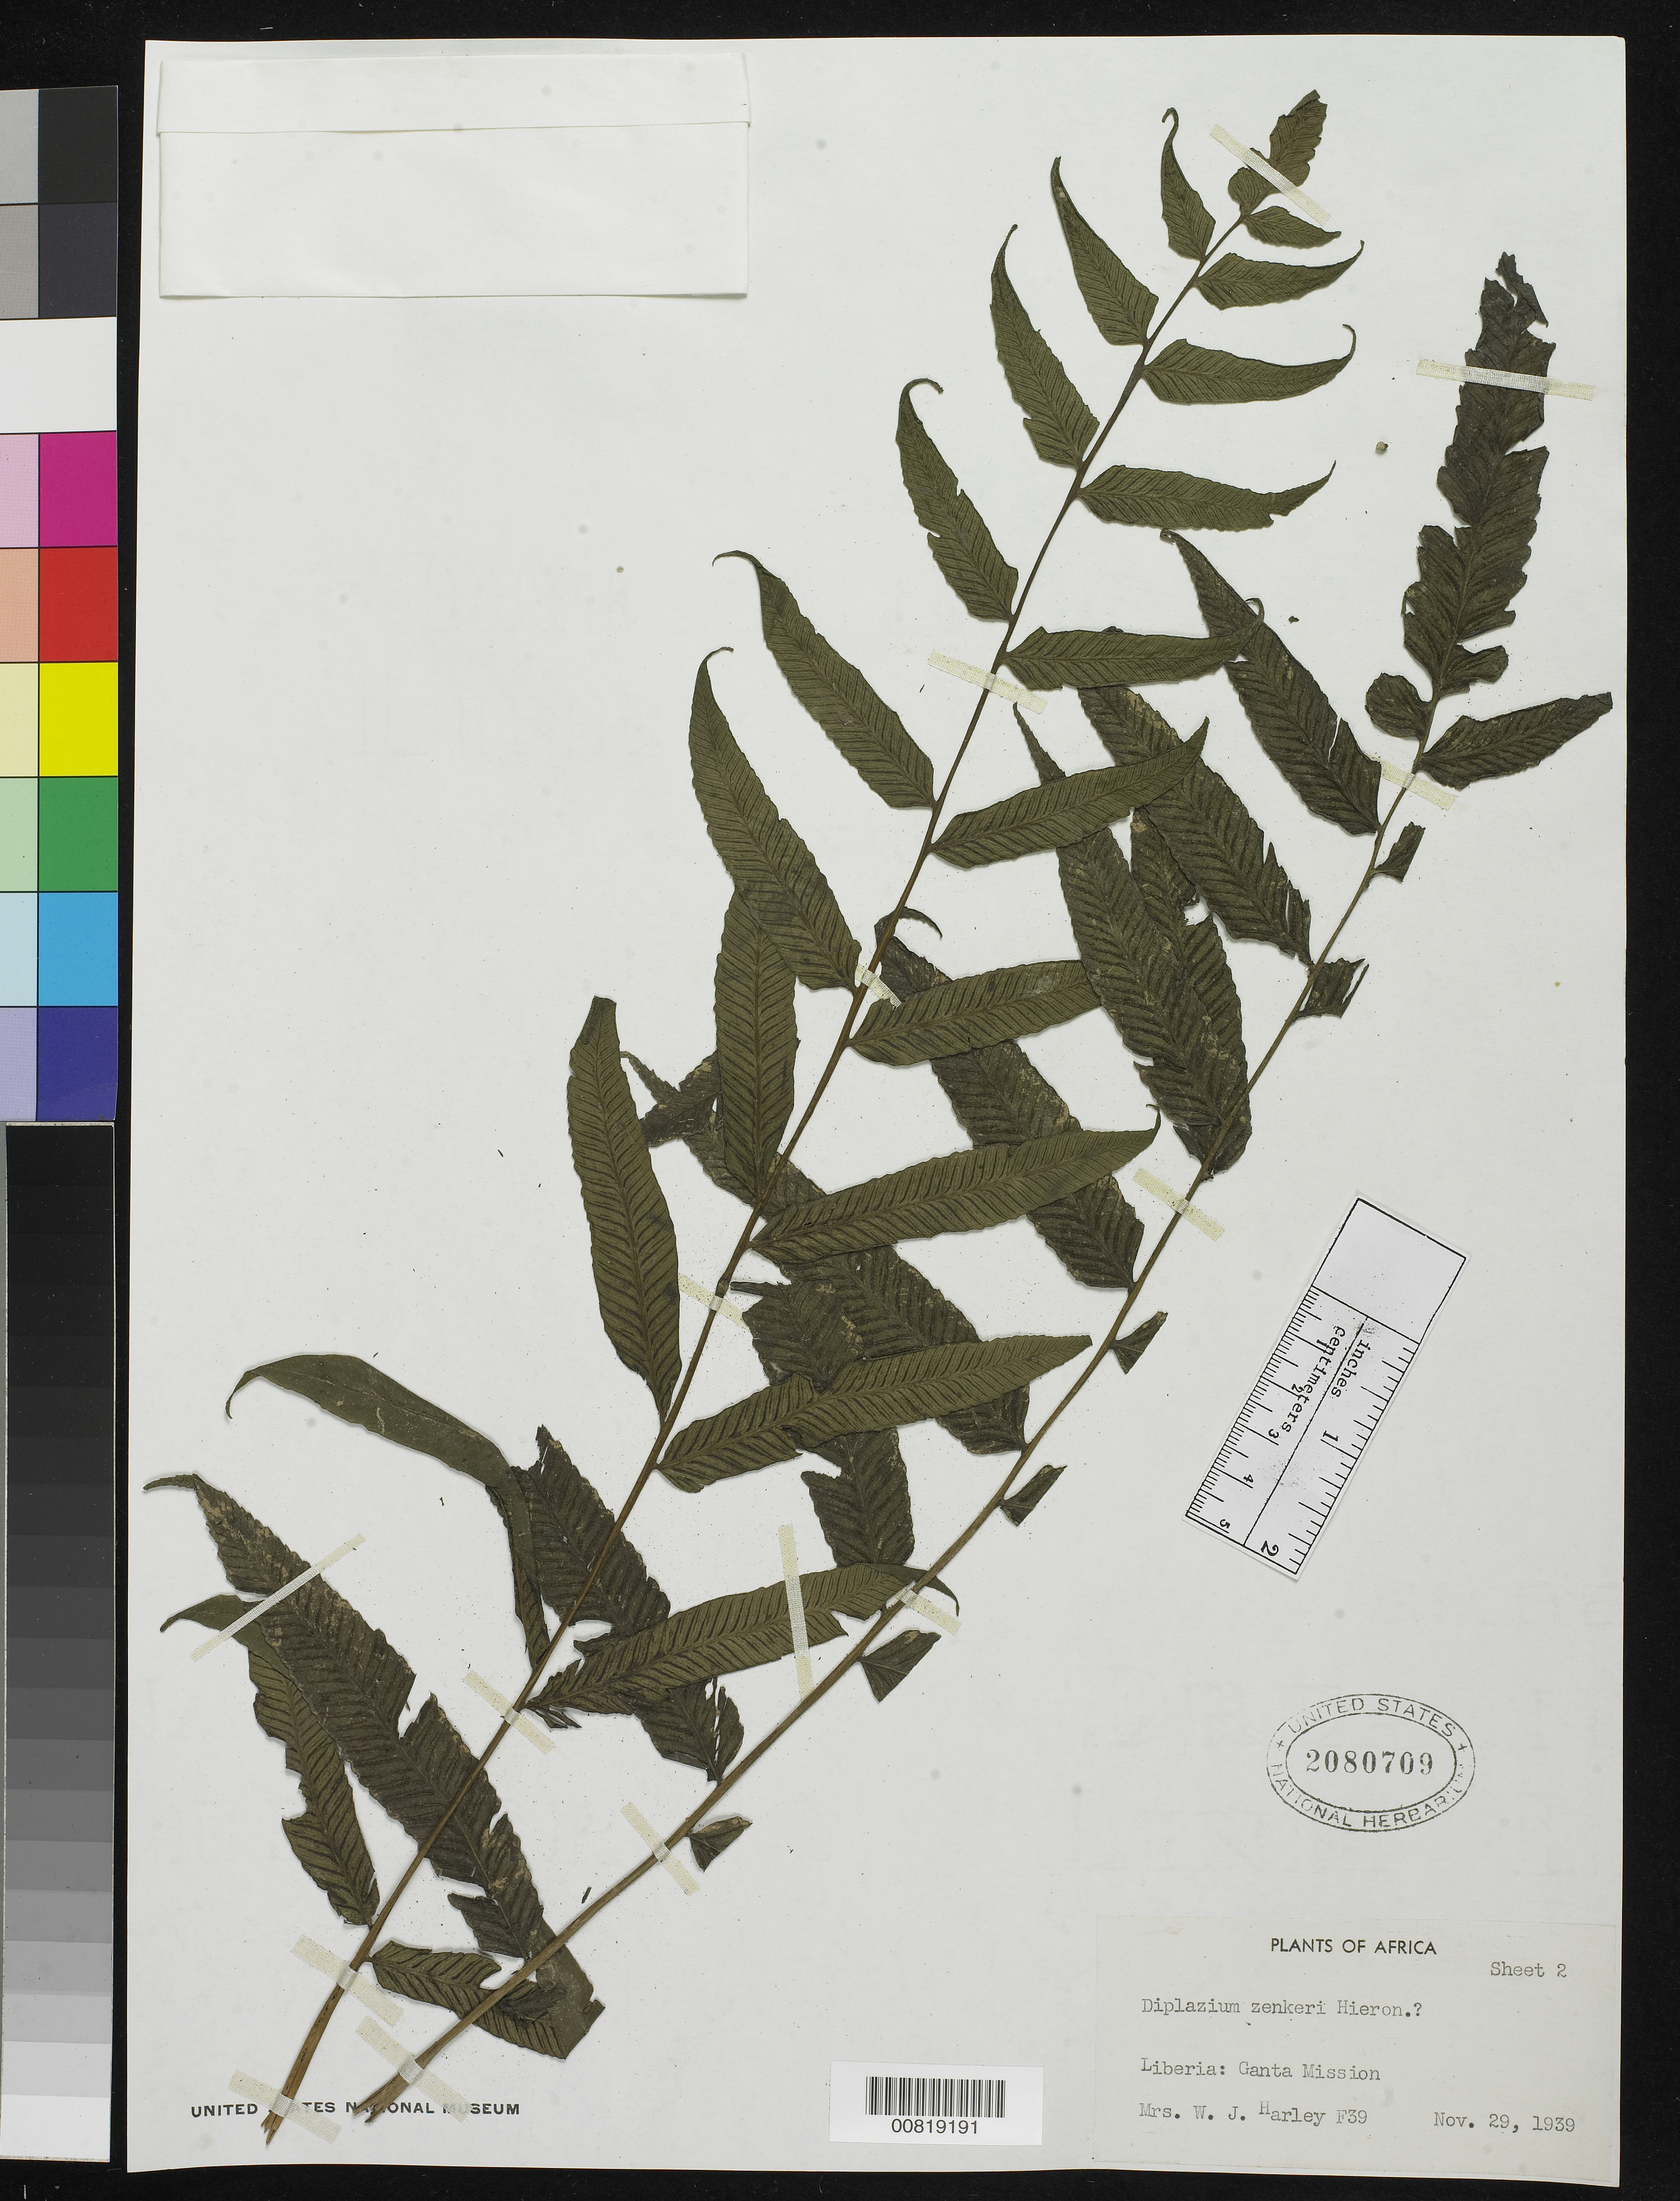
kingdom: Plantae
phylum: Tracheophyta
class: Polypodiopsida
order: Polypodiales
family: Athyriaceae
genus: Diplazium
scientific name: Diplazium zenkeri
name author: Hieron.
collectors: W. Harley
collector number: F 39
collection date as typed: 29 Nov 1939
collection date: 1939-11-29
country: Liberia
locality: Ganta Mission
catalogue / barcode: US 2080709